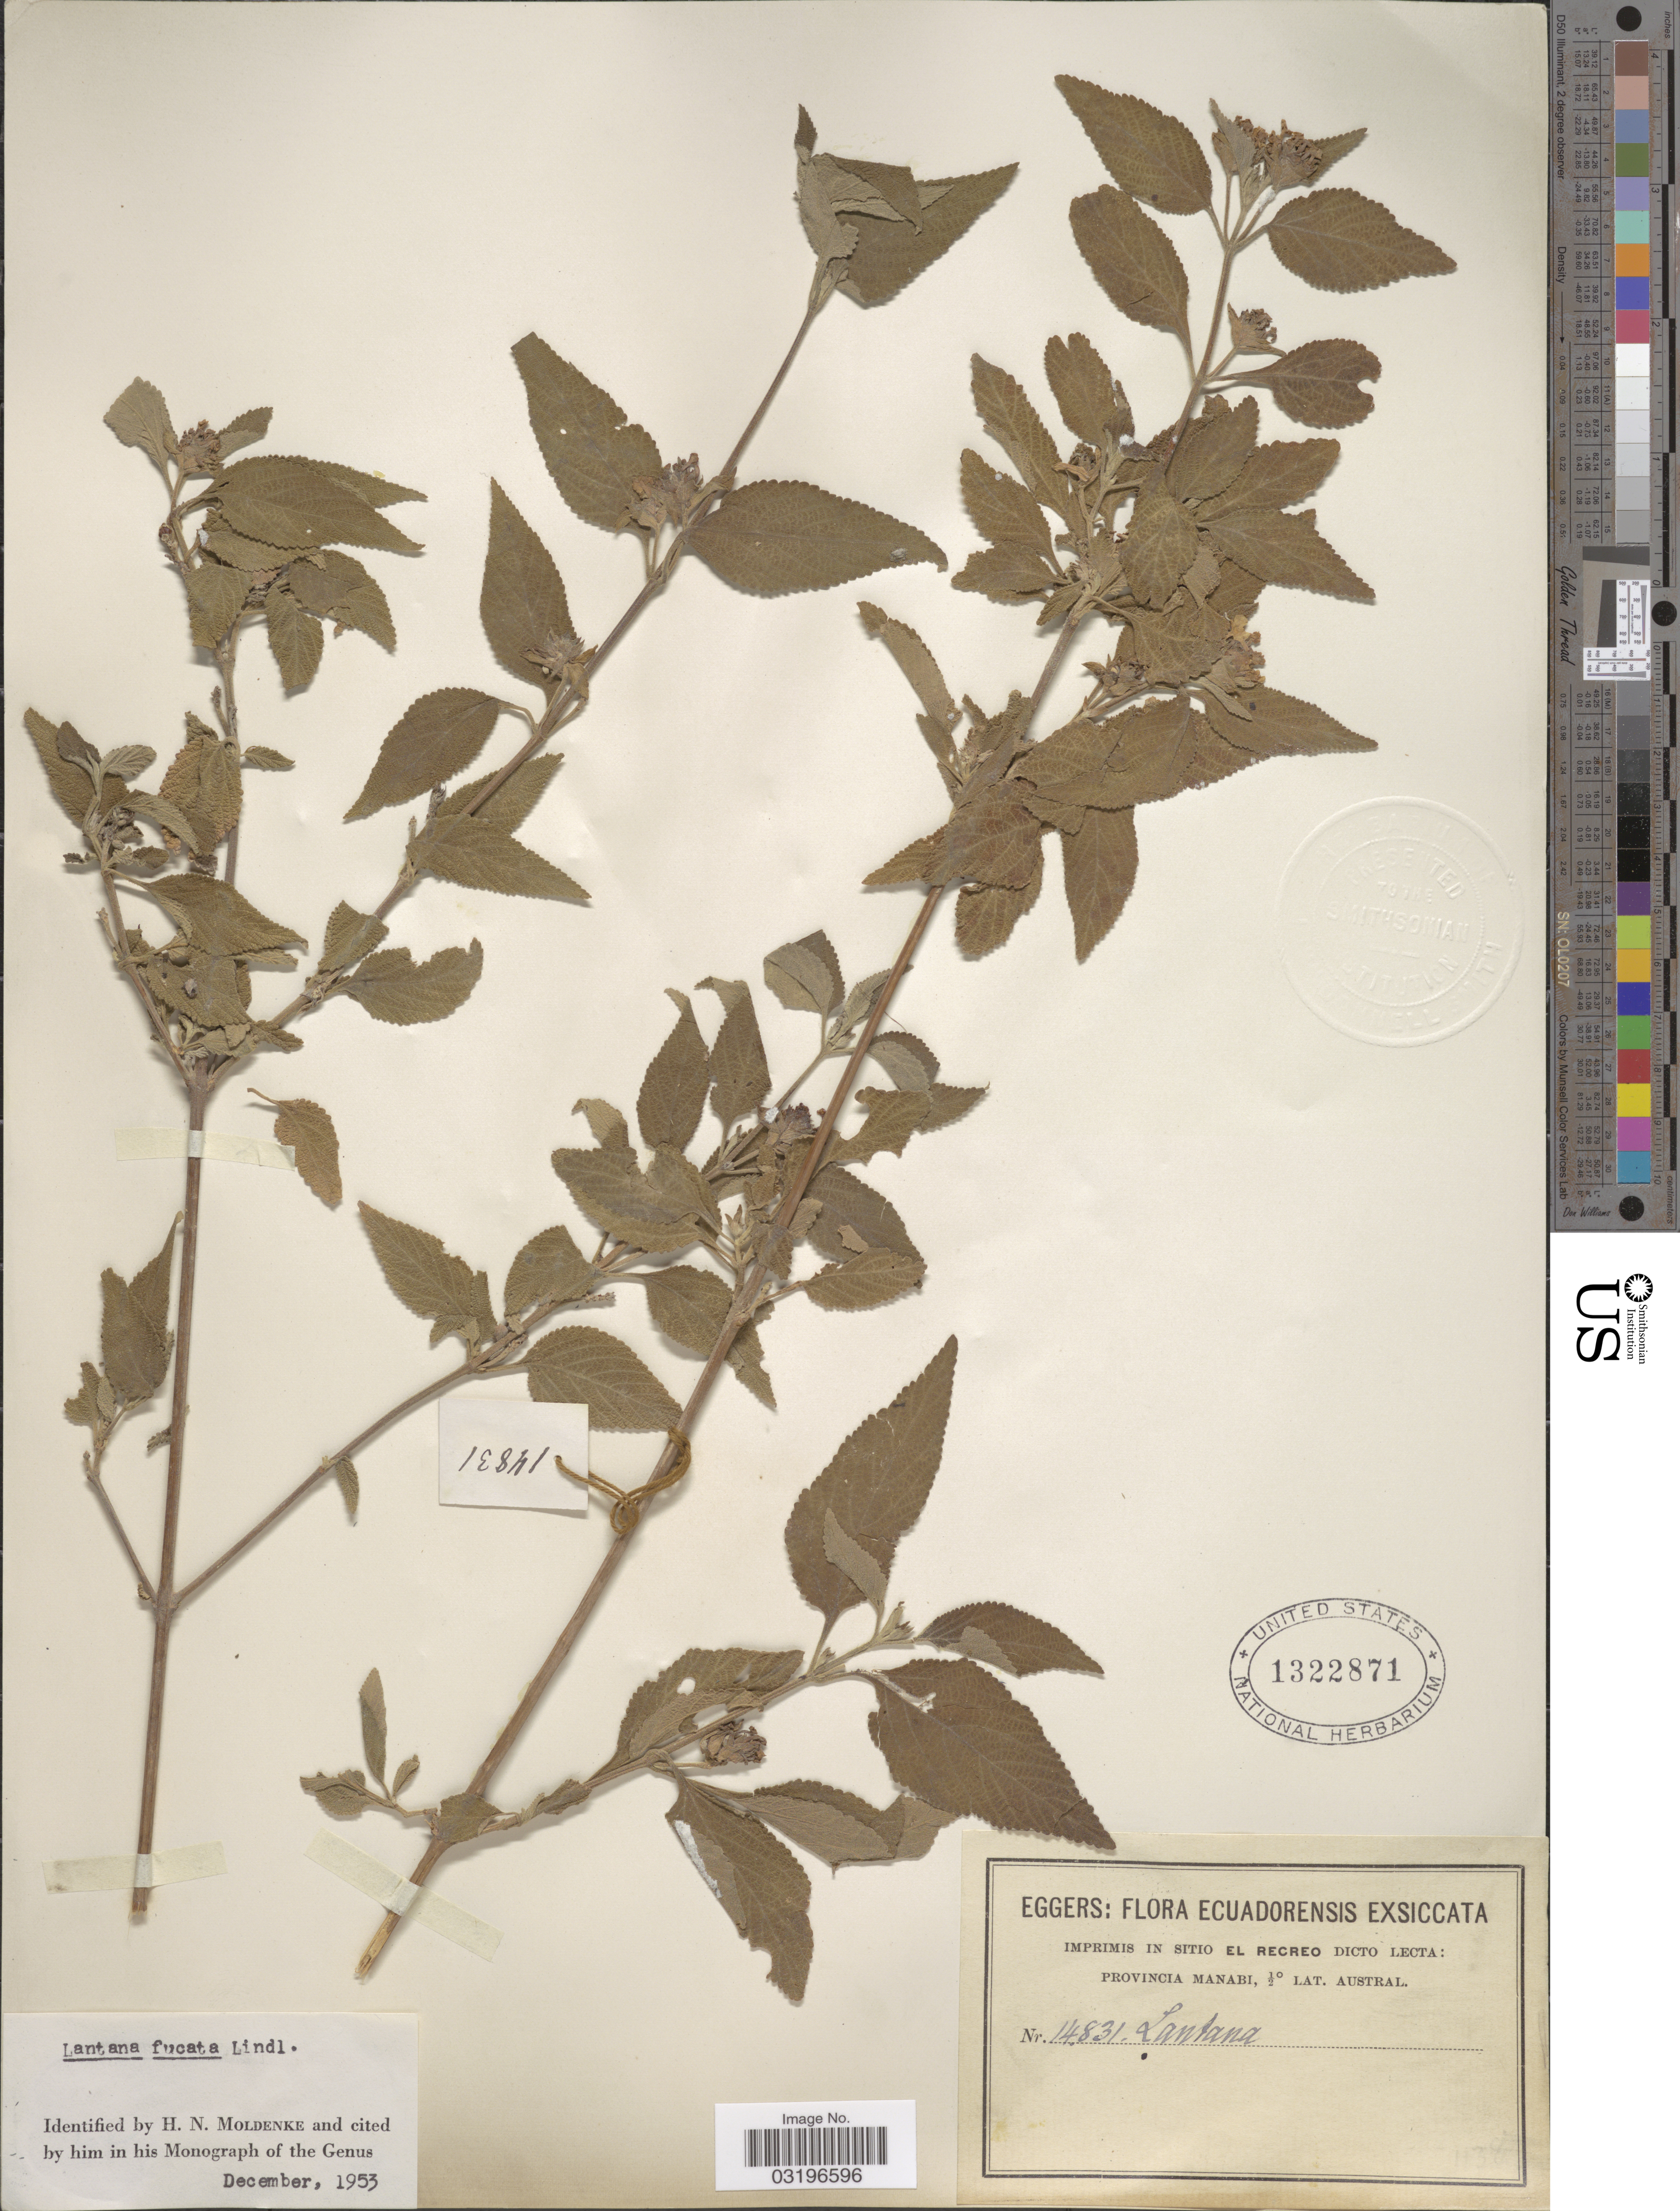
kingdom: Plantae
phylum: Tracheophyta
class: Magnoliopsida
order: Lamiales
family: Verbenaceae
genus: Lantana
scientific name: Lantana fucata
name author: Lindl.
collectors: -. Eggers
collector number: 14831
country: Ecuador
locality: Ecuadorensis, Imprimis in sitio El Recreo, Provincia Manabi.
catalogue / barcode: US 1322871